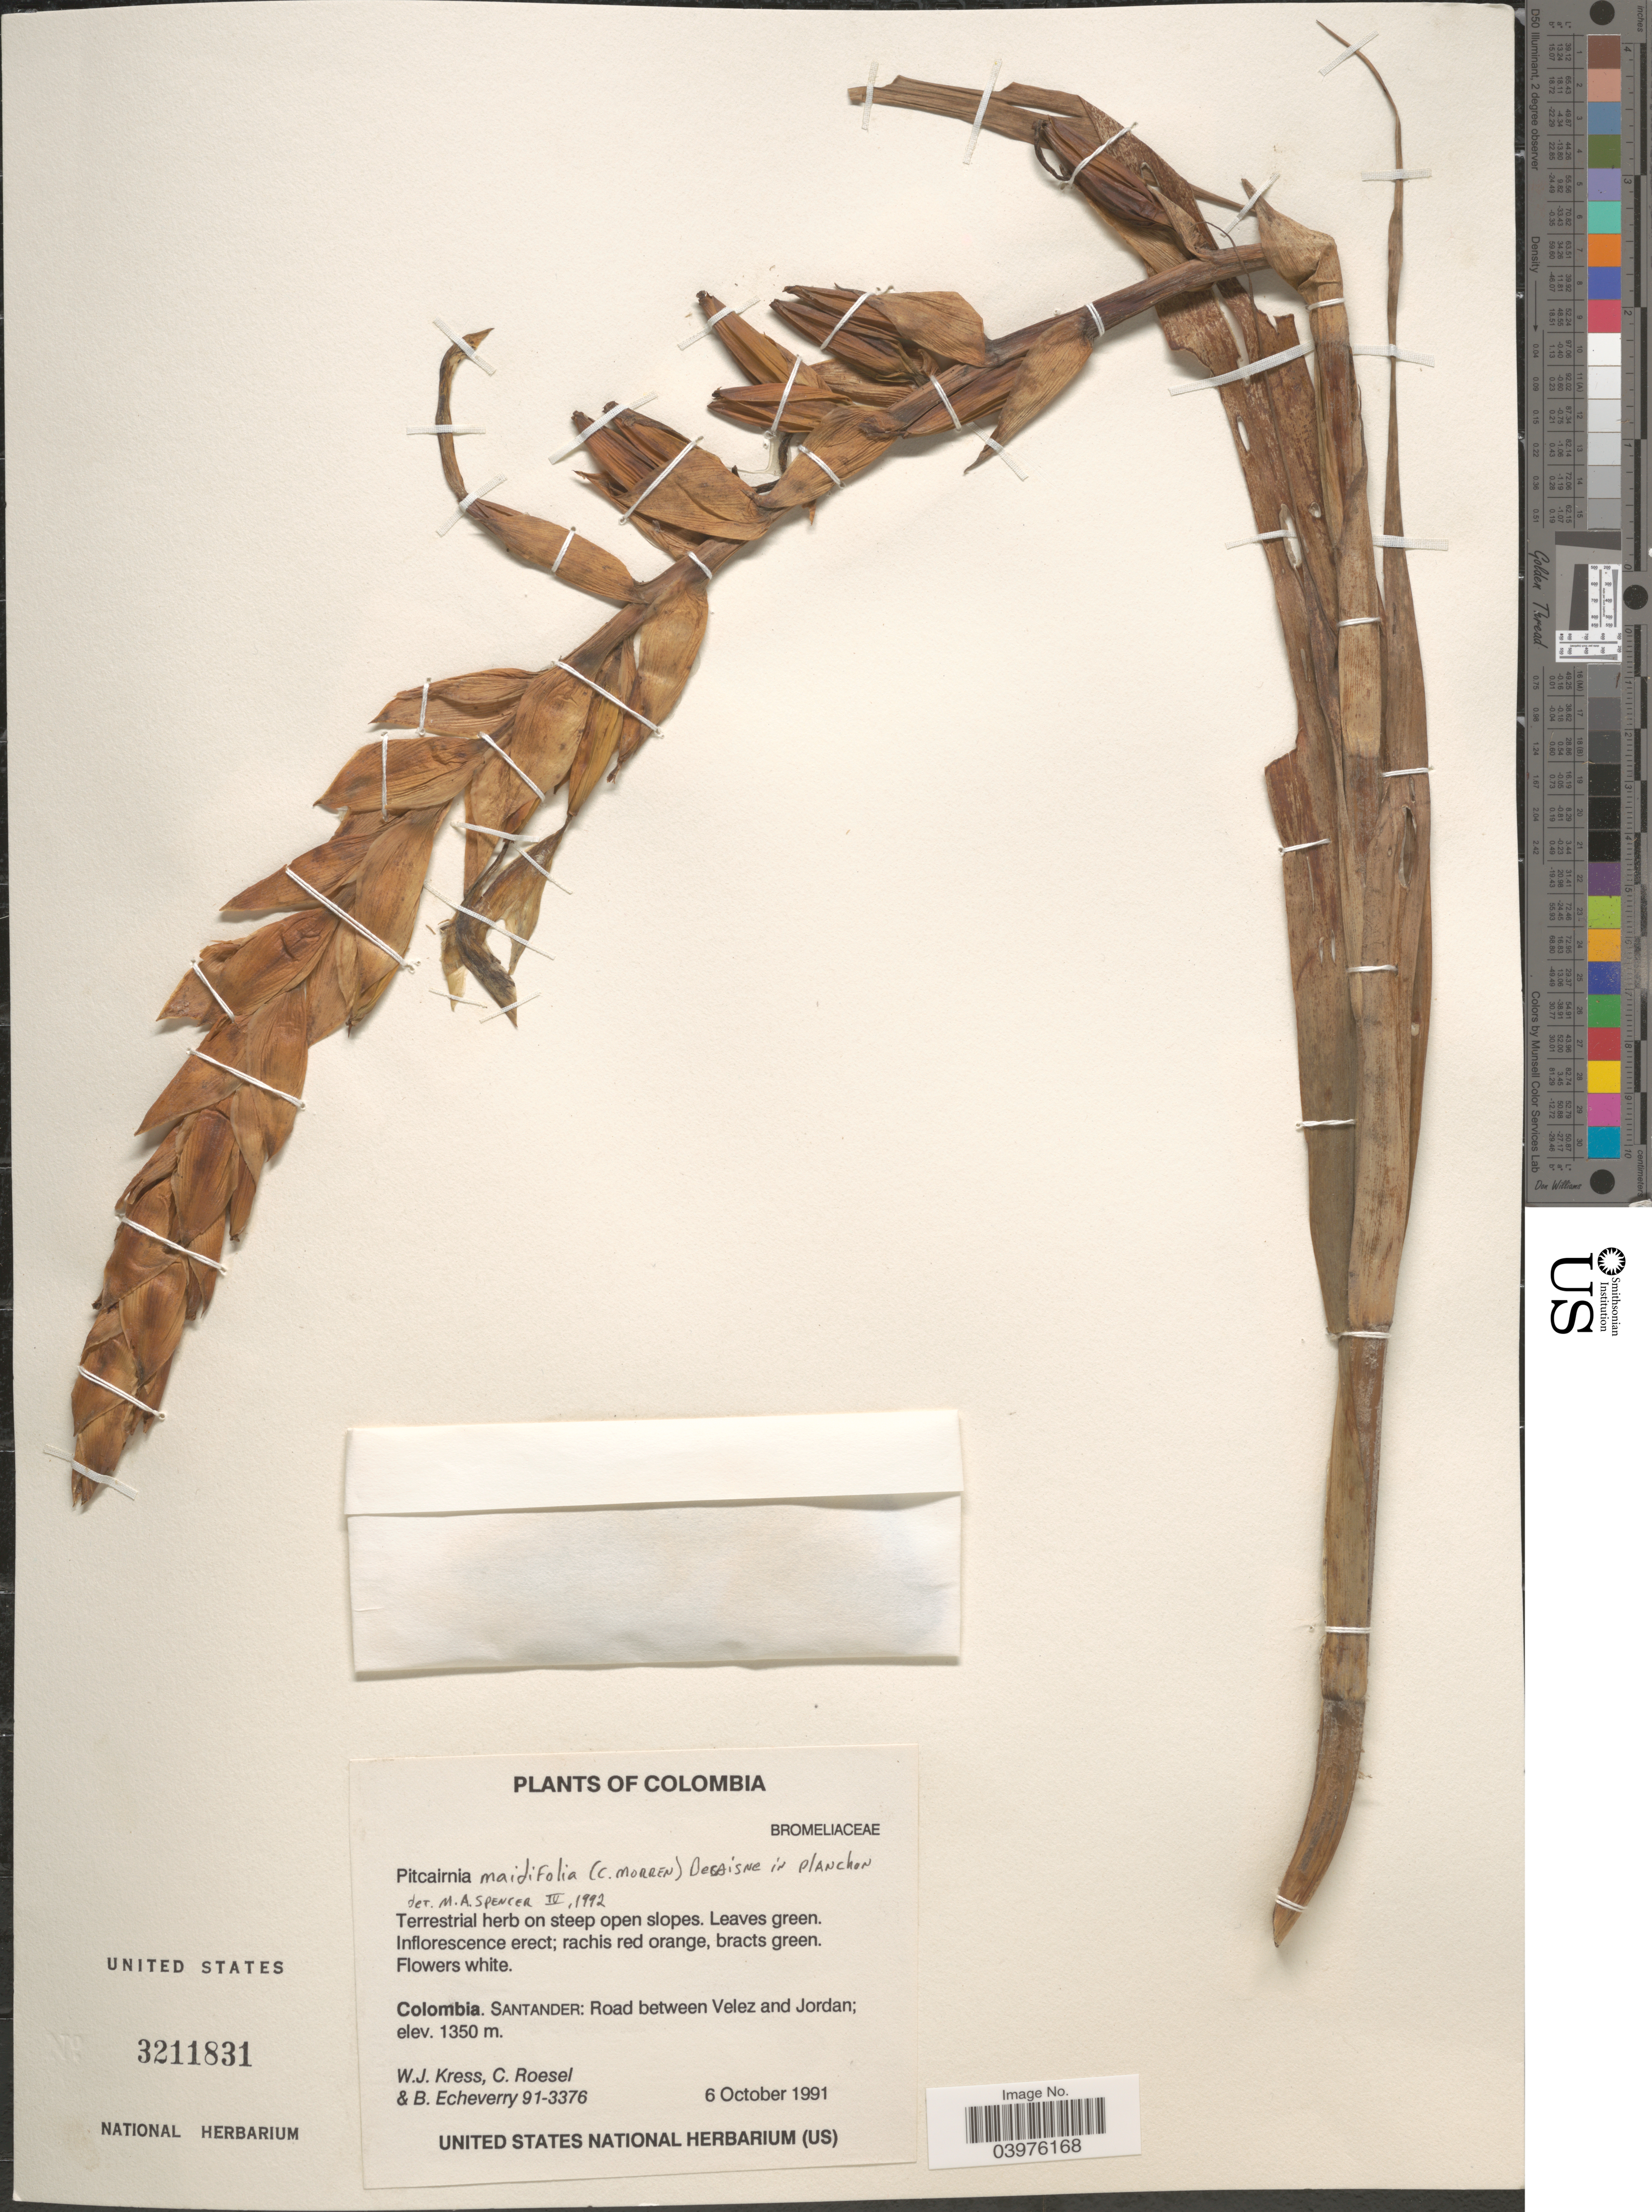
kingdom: Plantae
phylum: Tracheophyta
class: Liliopsida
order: Poales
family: Bromeliaceae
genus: Pitcairnia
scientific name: Pitcairnia maidifolia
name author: (C. Morren) Decne. ex Planch.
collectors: W. J. Kress, C. S. Roesel & B. Echeverry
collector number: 91-3376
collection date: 1991-10-06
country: Colombia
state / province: Santander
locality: Road between Velez and Jordan.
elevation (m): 1350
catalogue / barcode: US 3211831